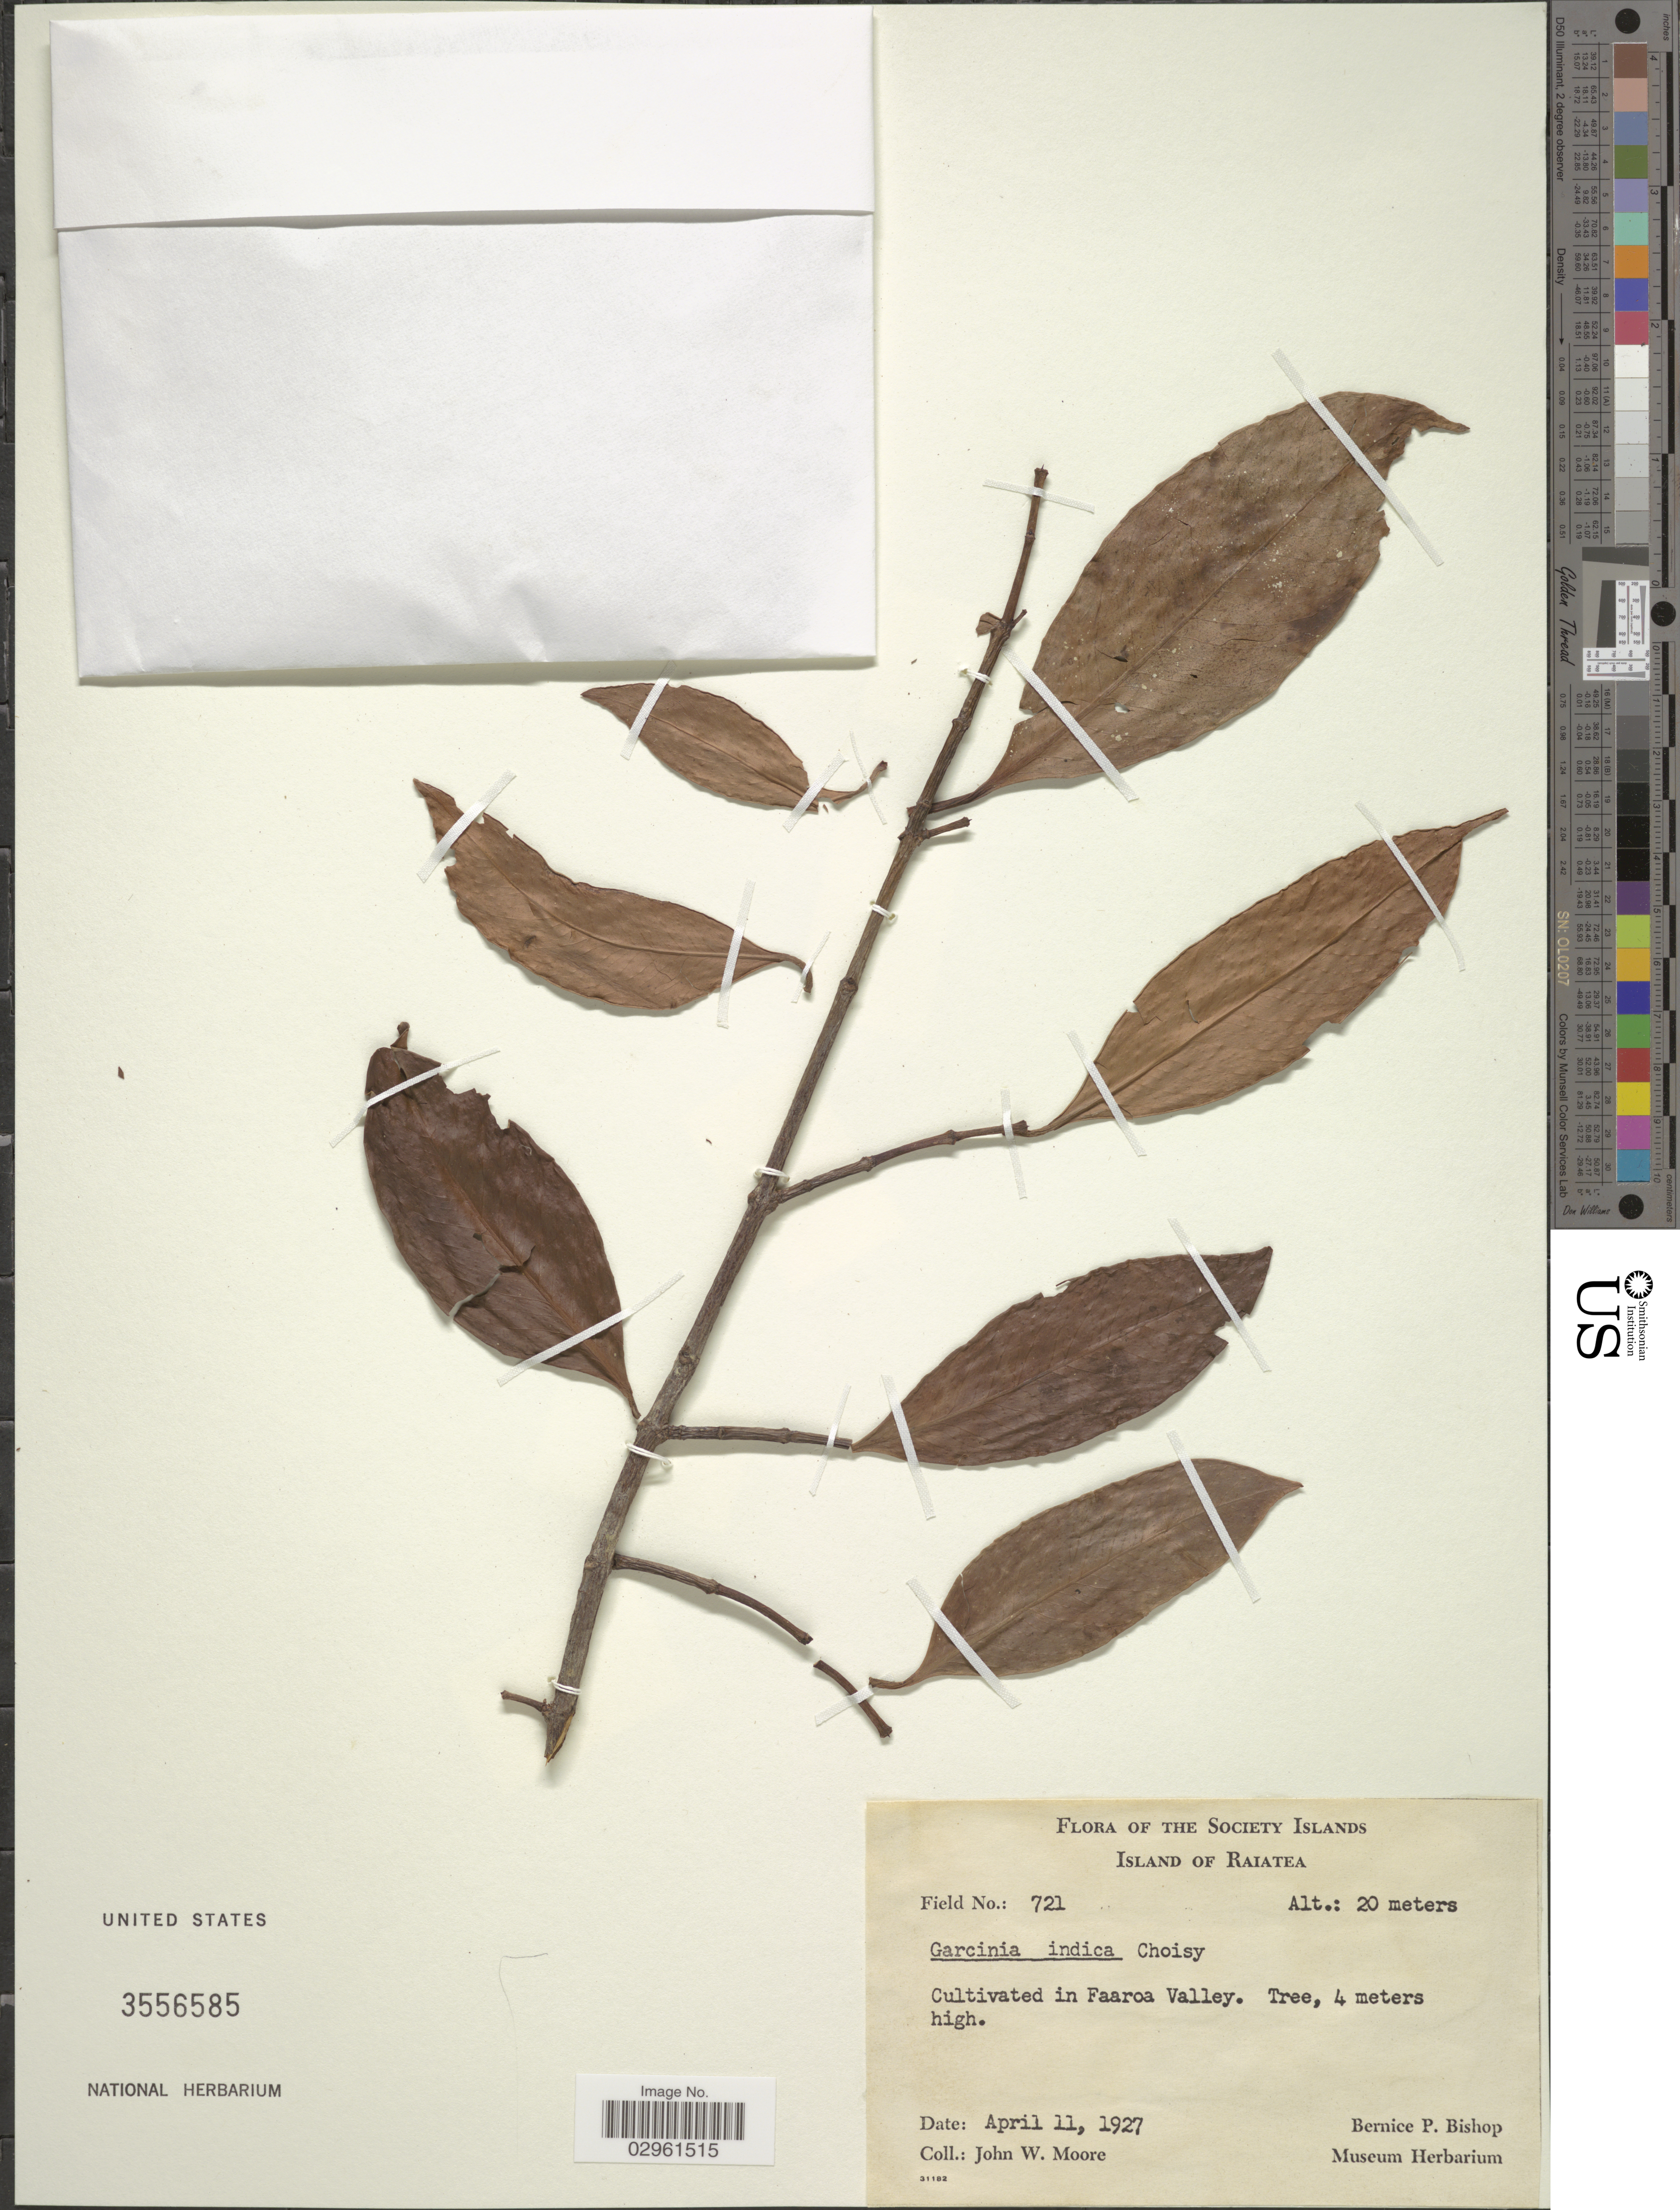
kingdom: Plantae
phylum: Tracheophyta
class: Magnoliopsida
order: Malpighiales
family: Clusiaceae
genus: Garcinia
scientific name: Garcinia indica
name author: (Thouars) Choisy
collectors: J. Moore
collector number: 721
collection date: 1927-04-11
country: French Polynesia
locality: Society Islands, Island of Raiatea, cultivated in Faaroa Valley.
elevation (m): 20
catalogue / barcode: US 3556585